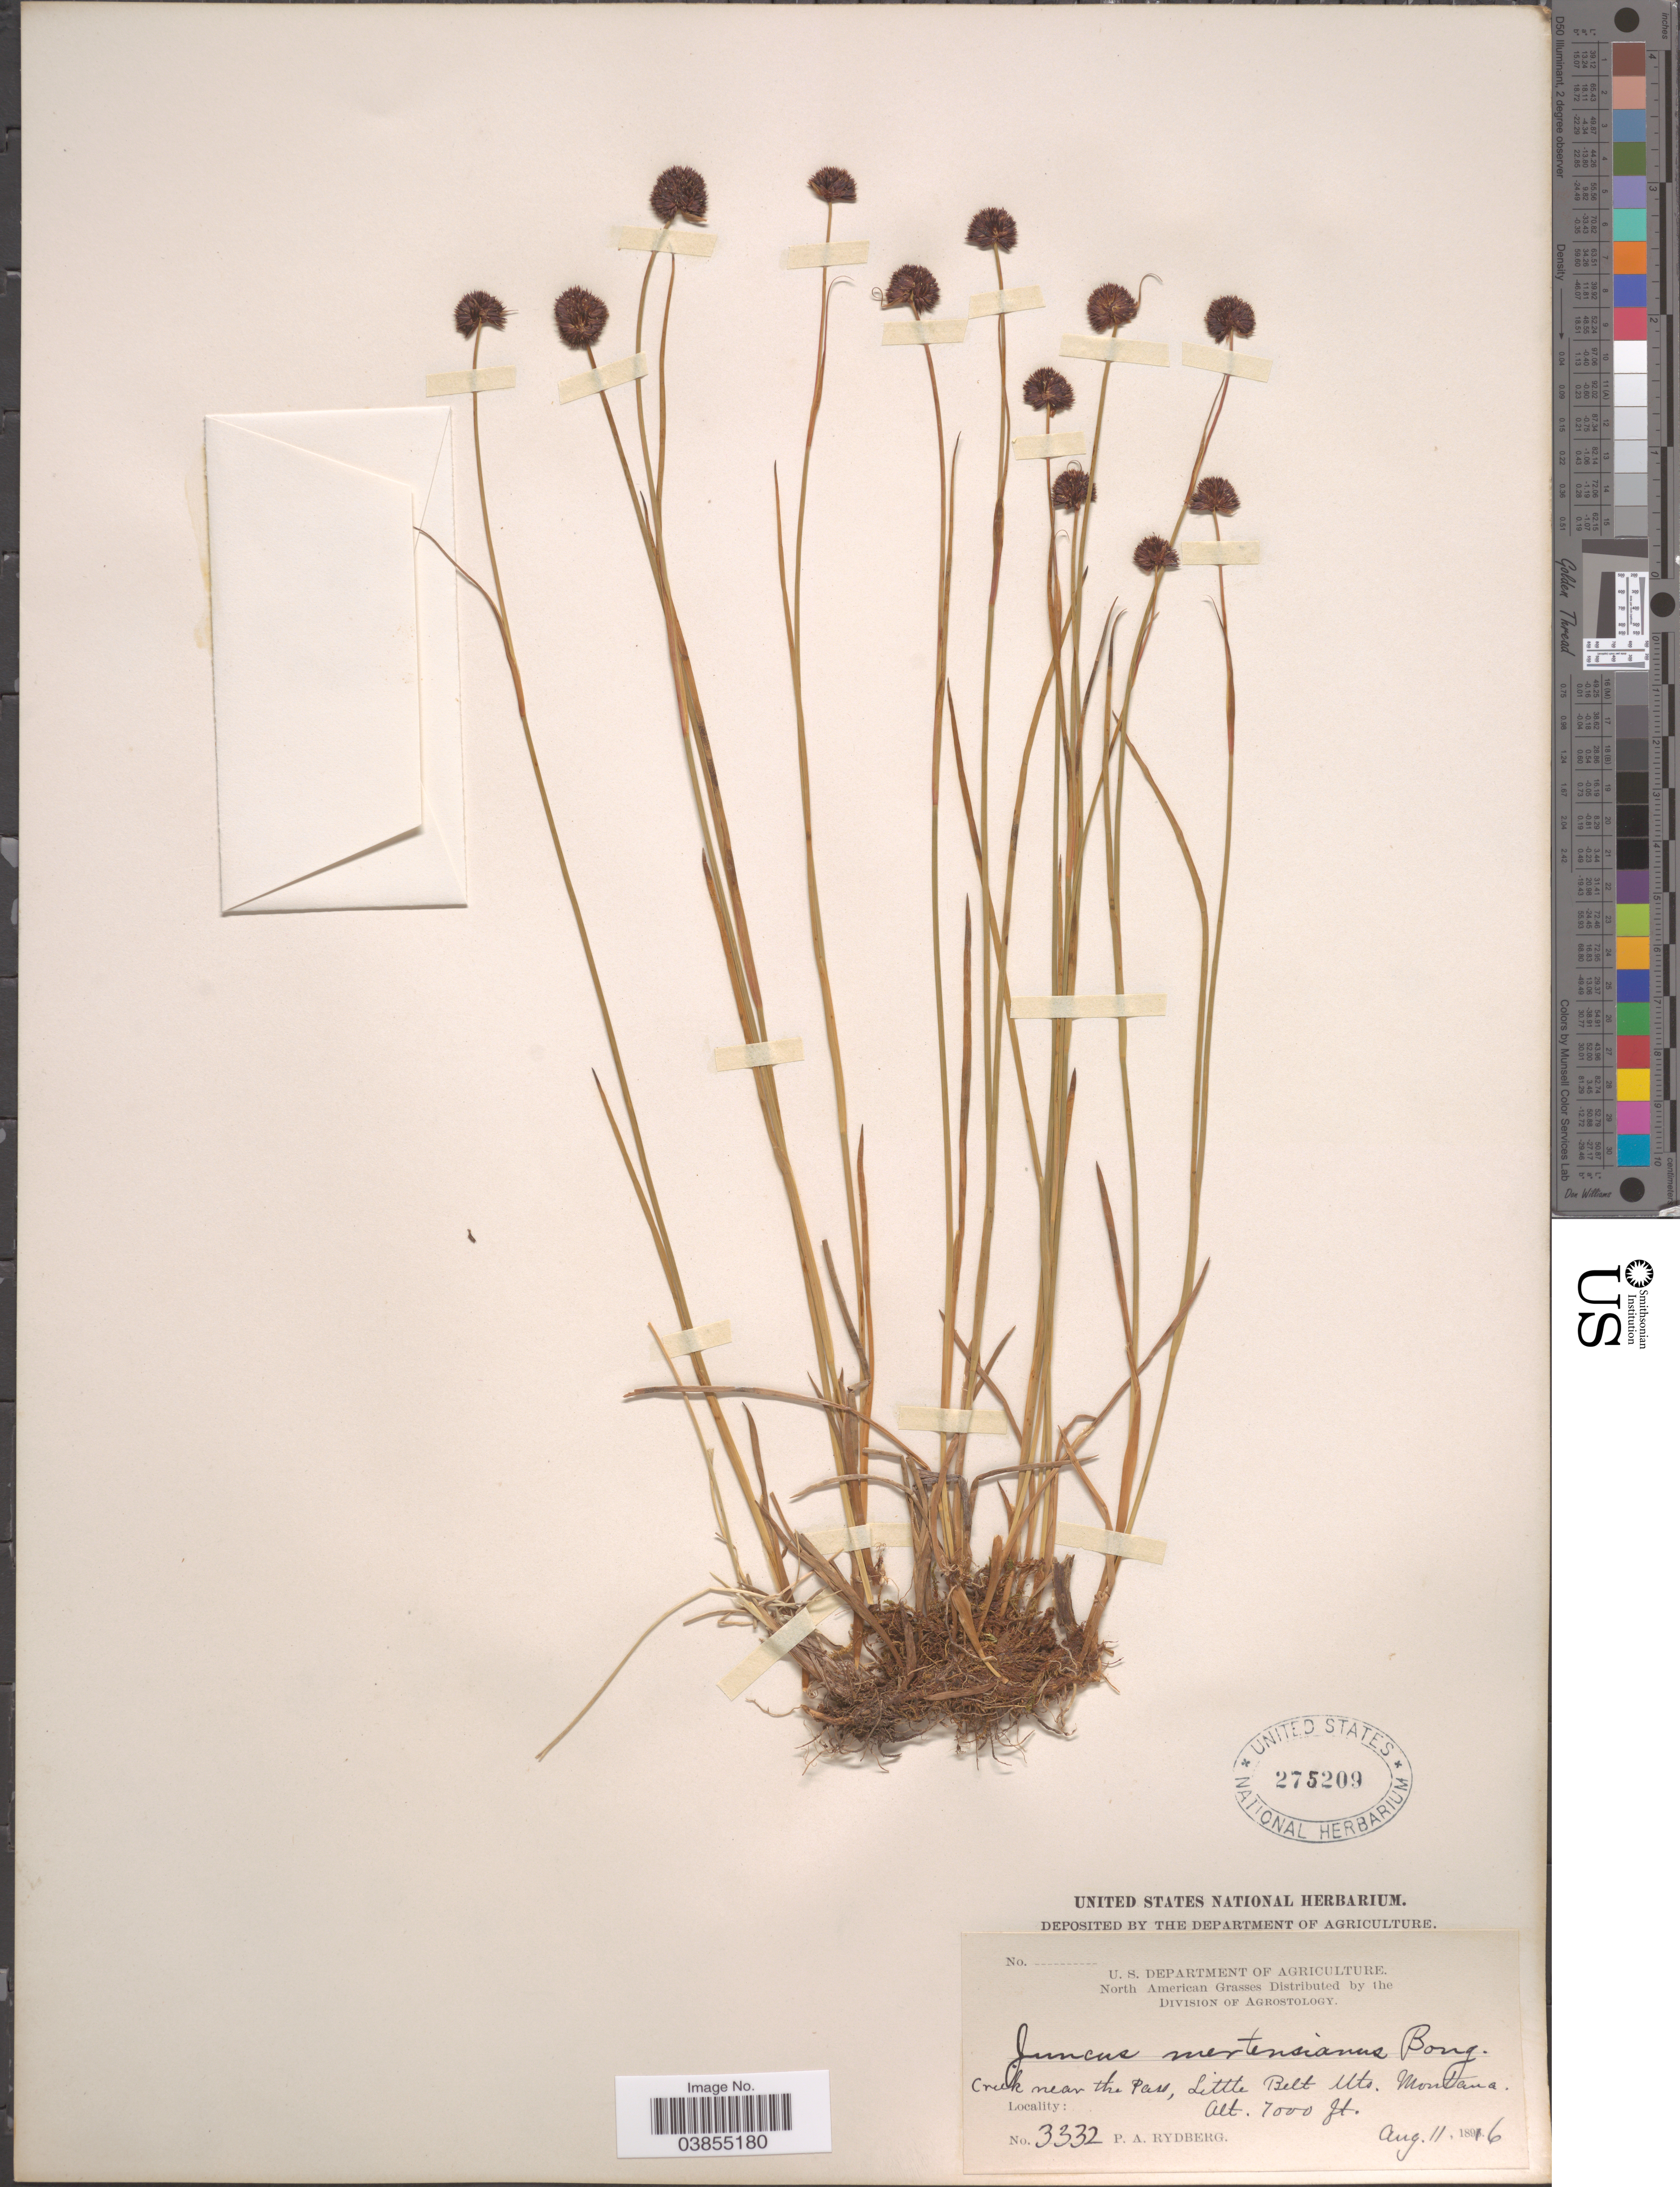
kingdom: Plantae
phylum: Tracheophyta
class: Liliopsida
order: Poales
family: Juncaceae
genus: Juncus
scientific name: Juncus mertensianus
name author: Bong.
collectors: P. A. Rydberg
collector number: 3332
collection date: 1816-08-11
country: United States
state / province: Montana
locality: Creek near the Pass, LIttle Belt Mts.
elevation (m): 2134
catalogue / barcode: US 275209